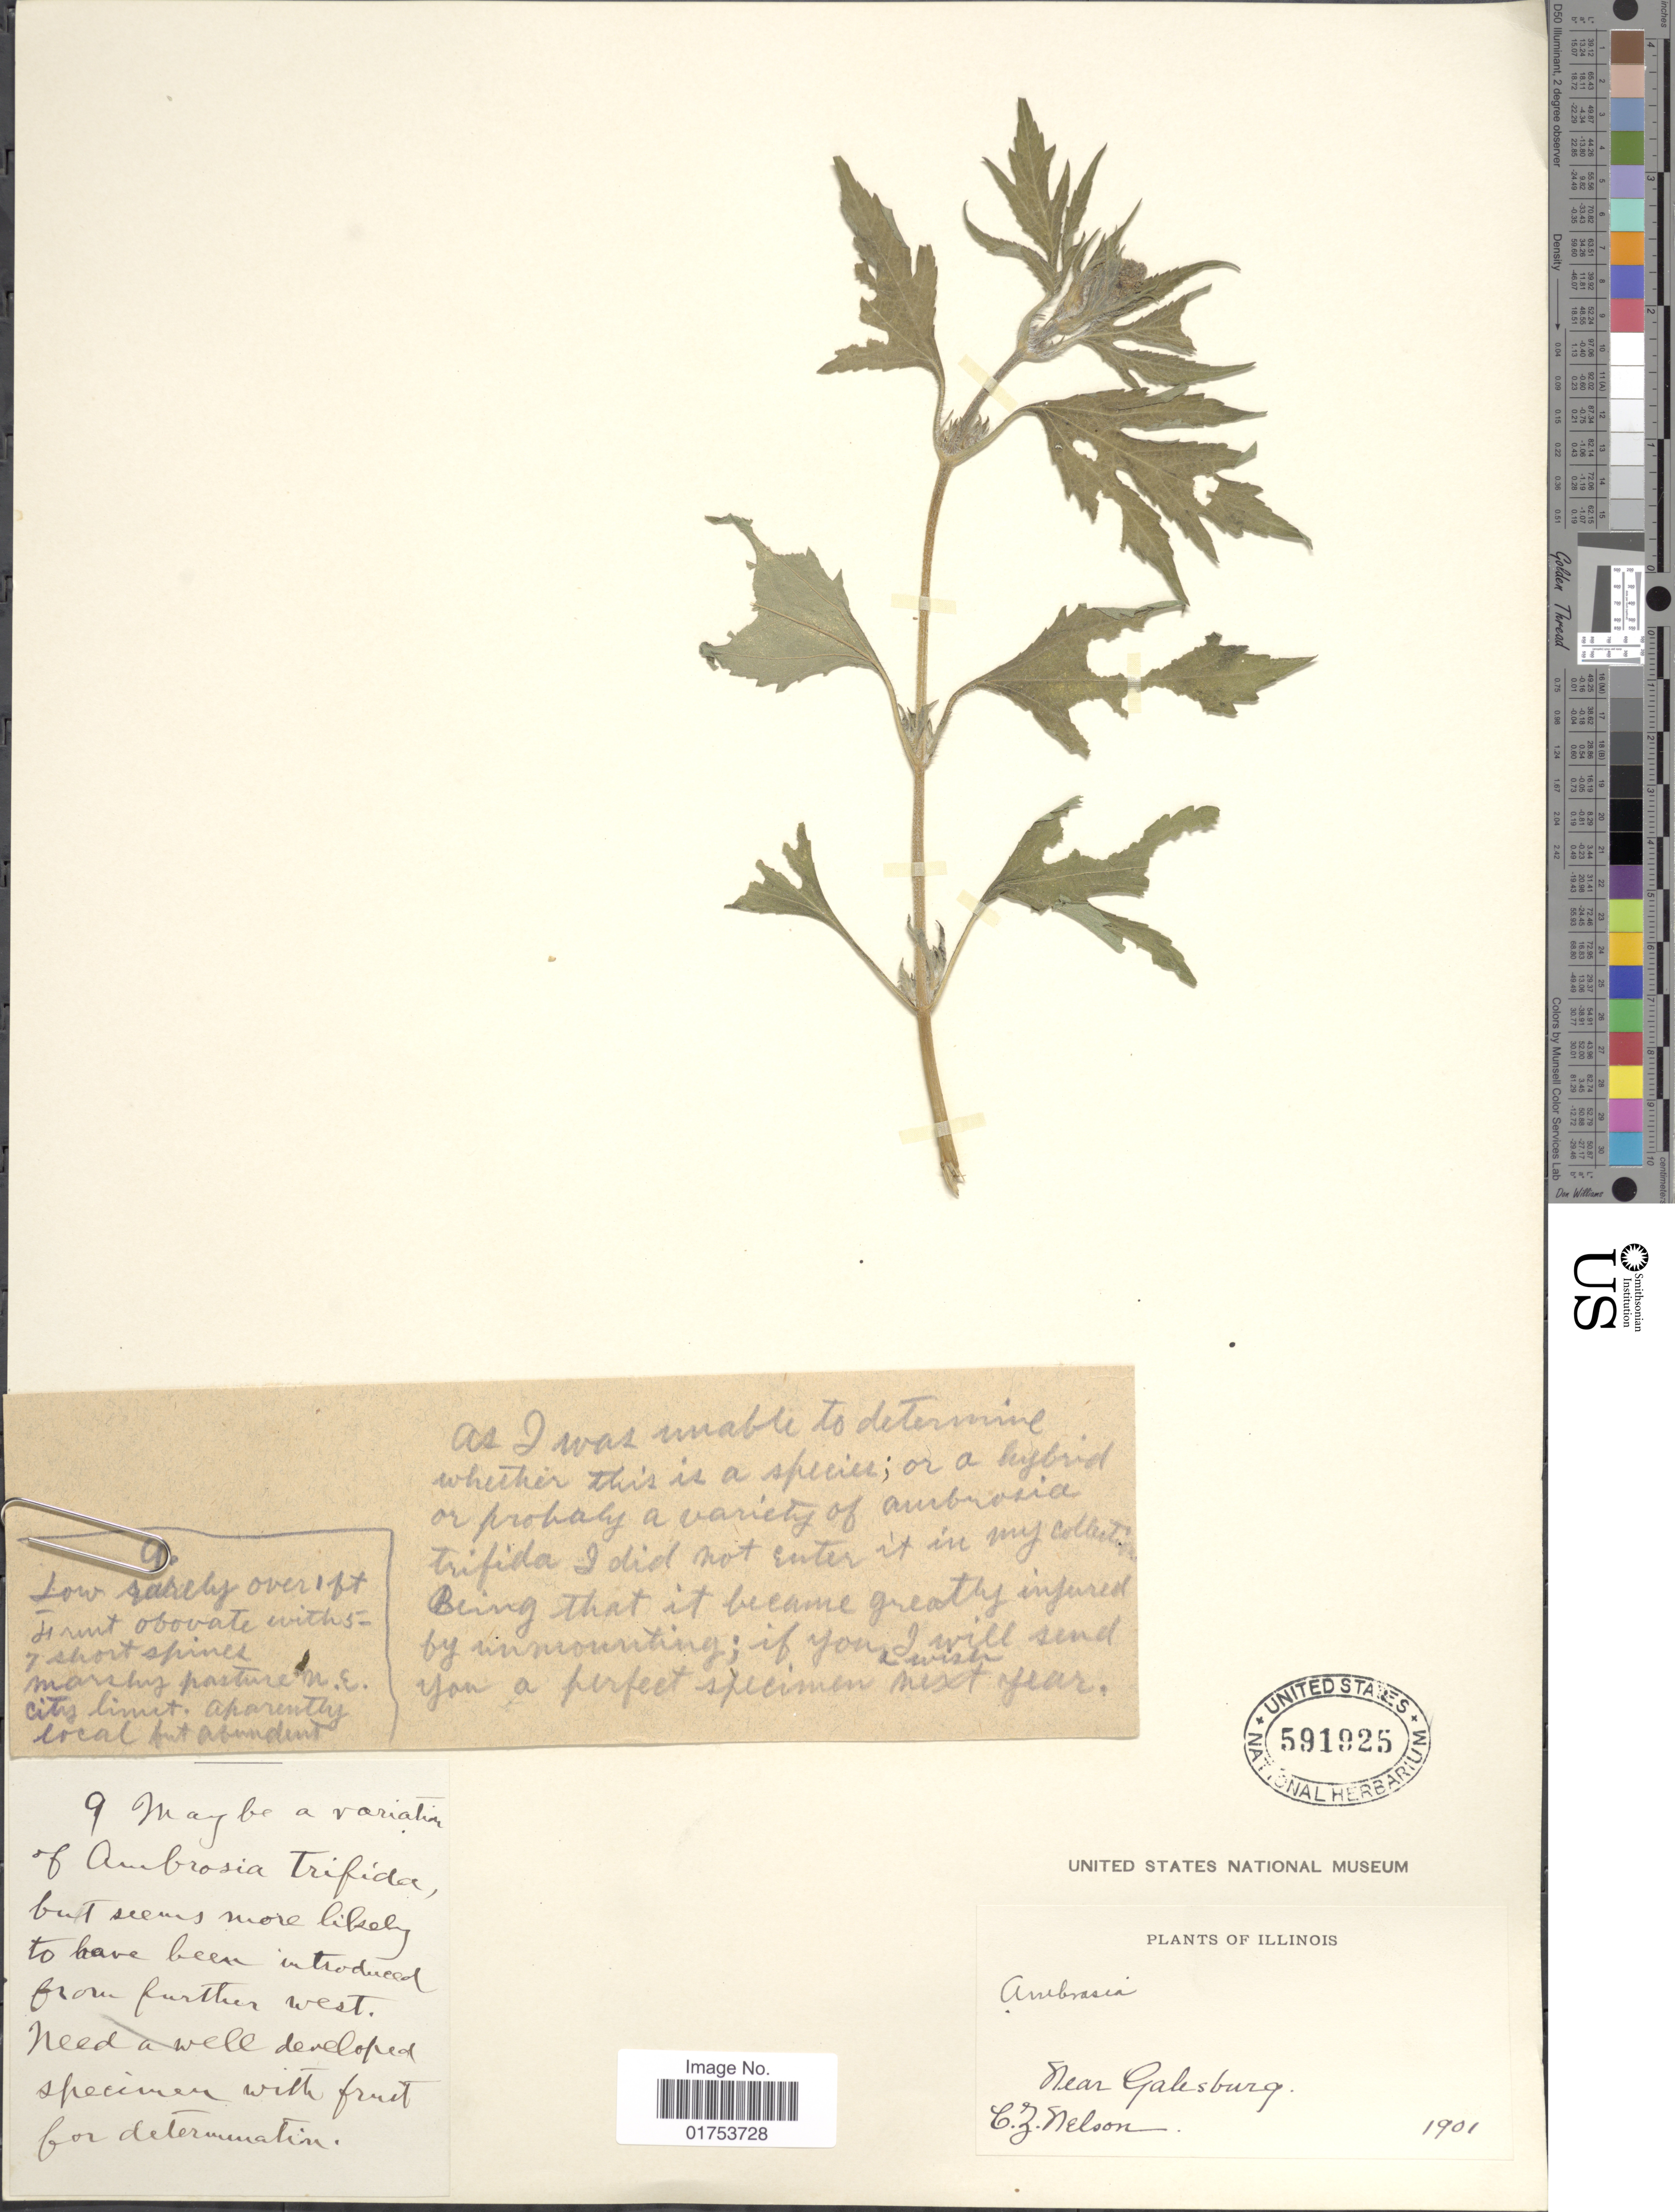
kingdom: Plantae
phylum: Tracheophyta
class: Magnoliopsida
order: Asterales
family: Asteraceae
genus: Ambrosia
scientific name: Ambrosia trifida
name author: L.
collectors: C. Nelson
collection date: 1901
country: United States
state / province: Illinois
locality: Near Galesburg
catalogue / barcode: US 591925